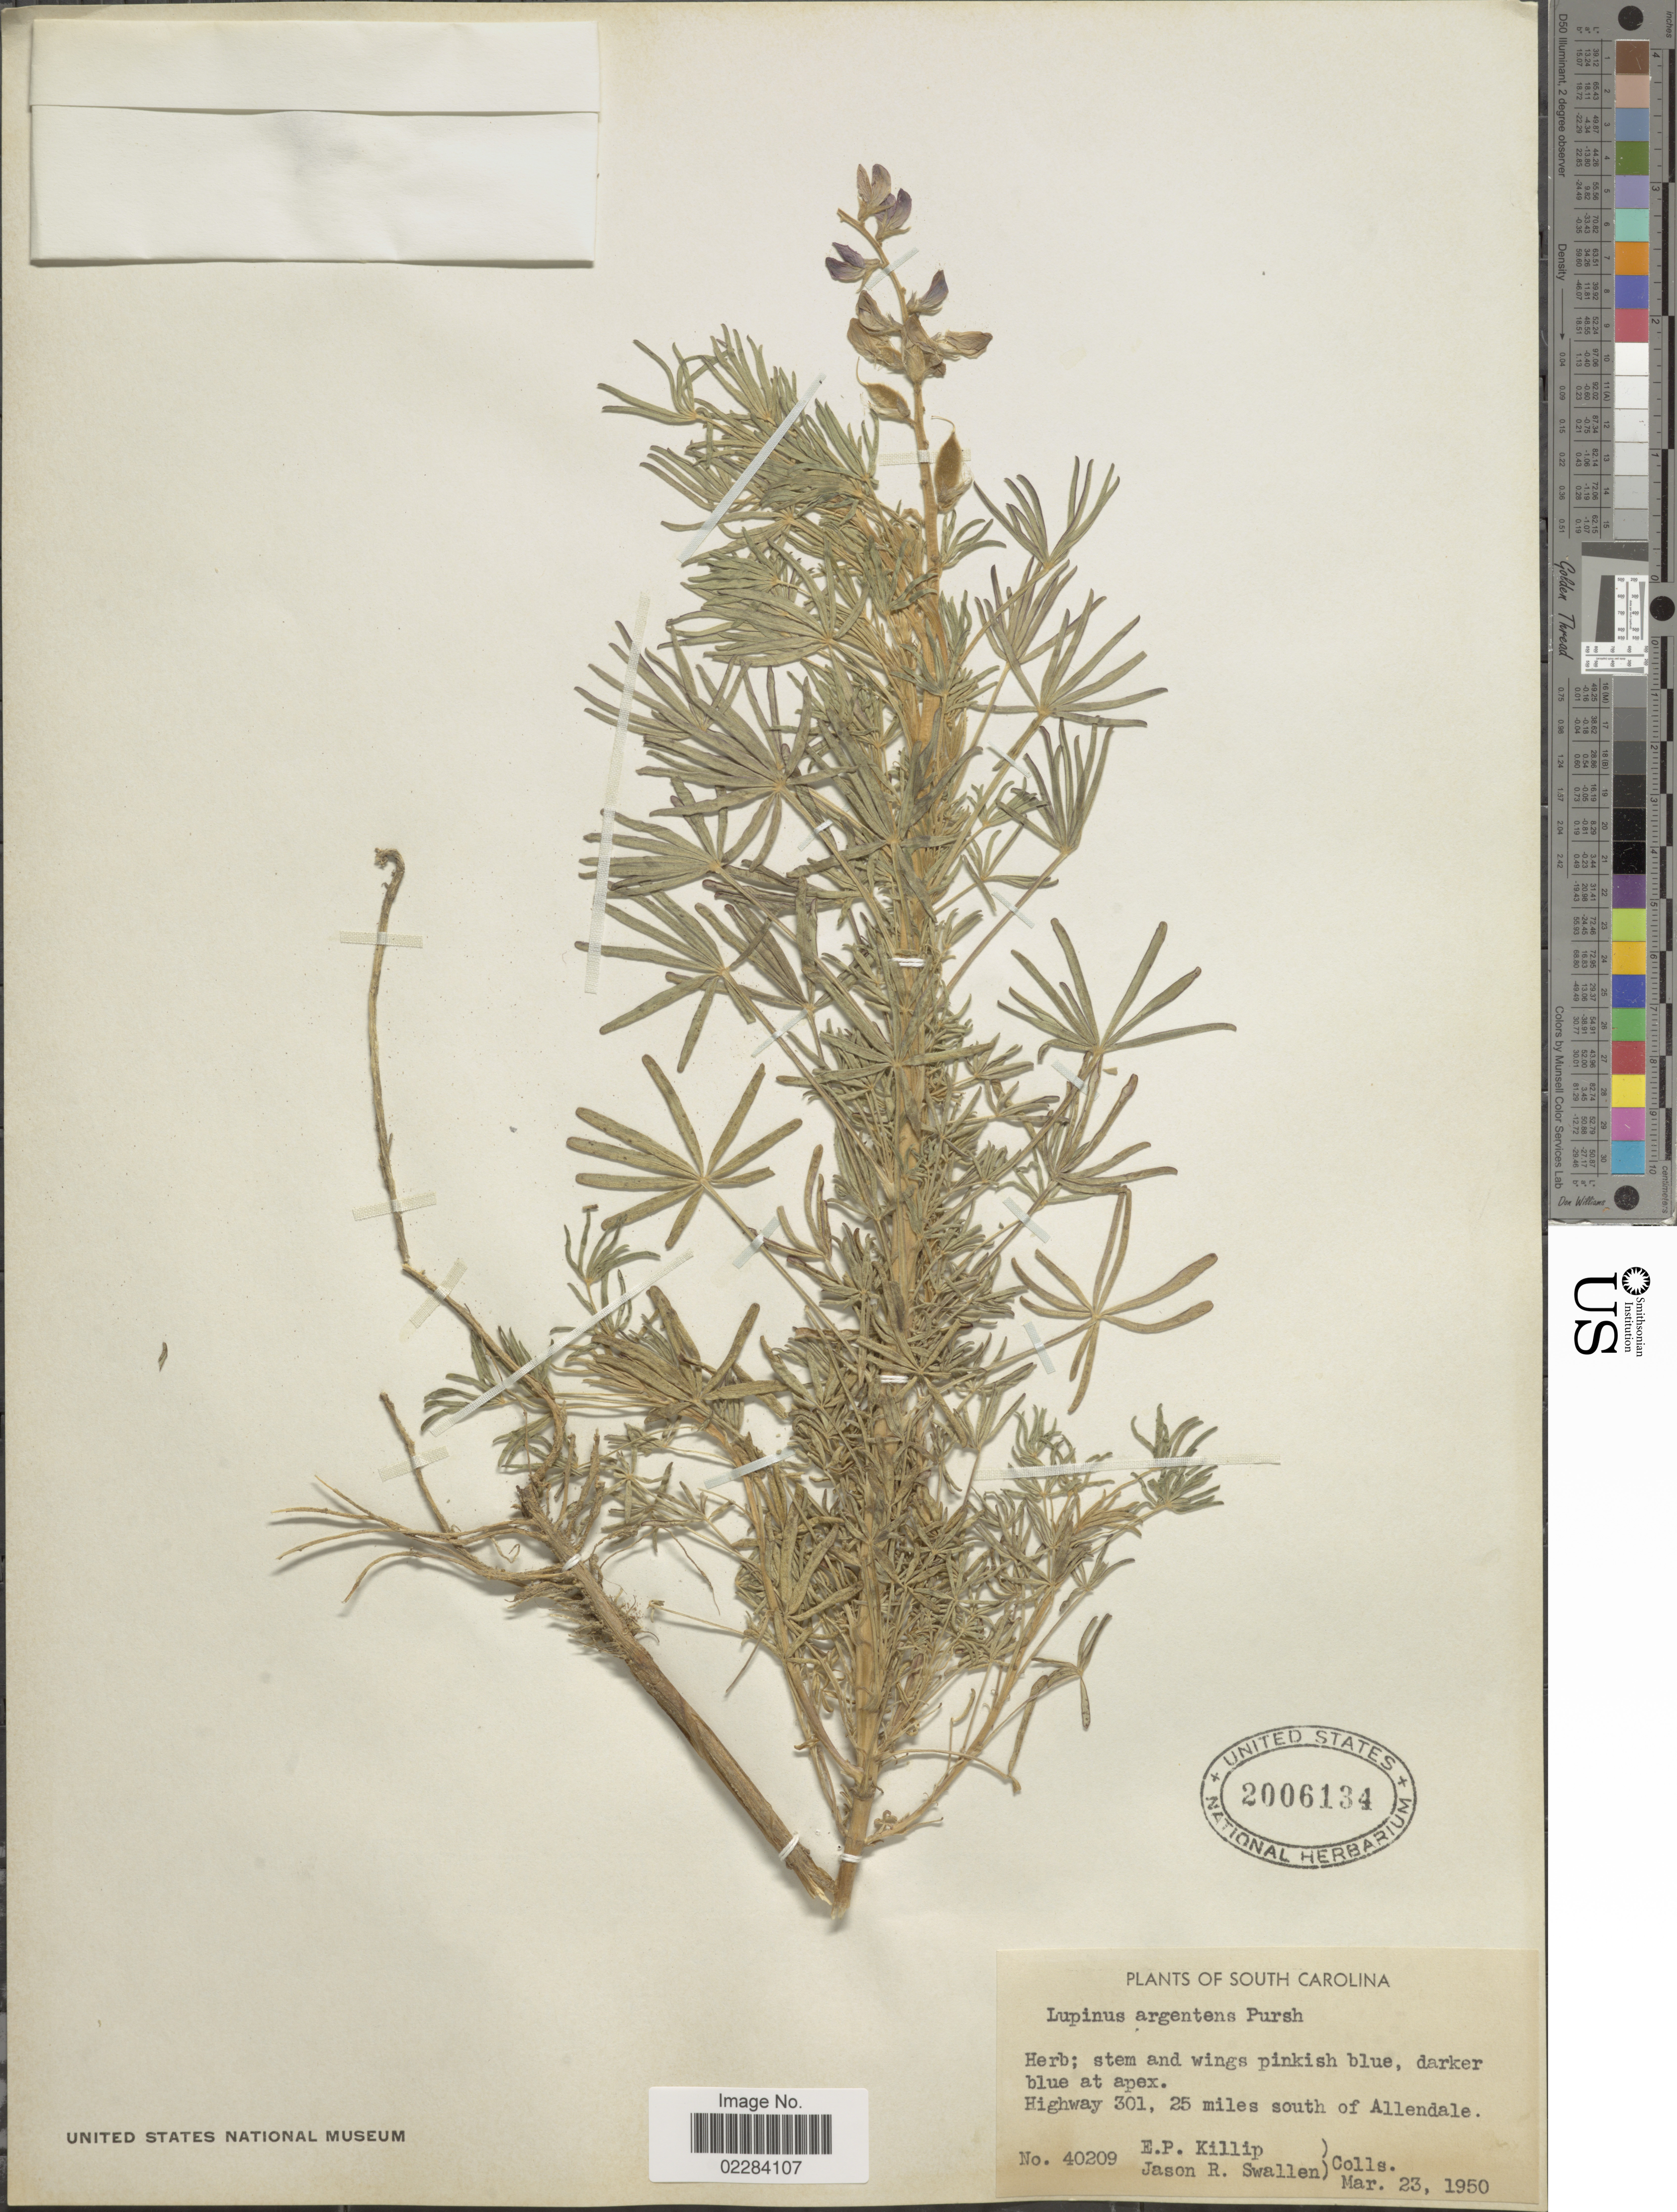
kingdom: Plantae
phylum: Tracheophyta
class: Magnoliopsida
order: Fabales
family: Fabaceae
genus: Lupinus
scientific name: Lupinus argenteus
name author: Pursh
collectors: E. P. Killip & J. R. Swallen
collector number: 40209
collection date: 1950-03-23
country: United States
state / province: South Carolina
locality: Highway 301, 25 miles south of Allendale.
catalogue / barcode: US 2006134